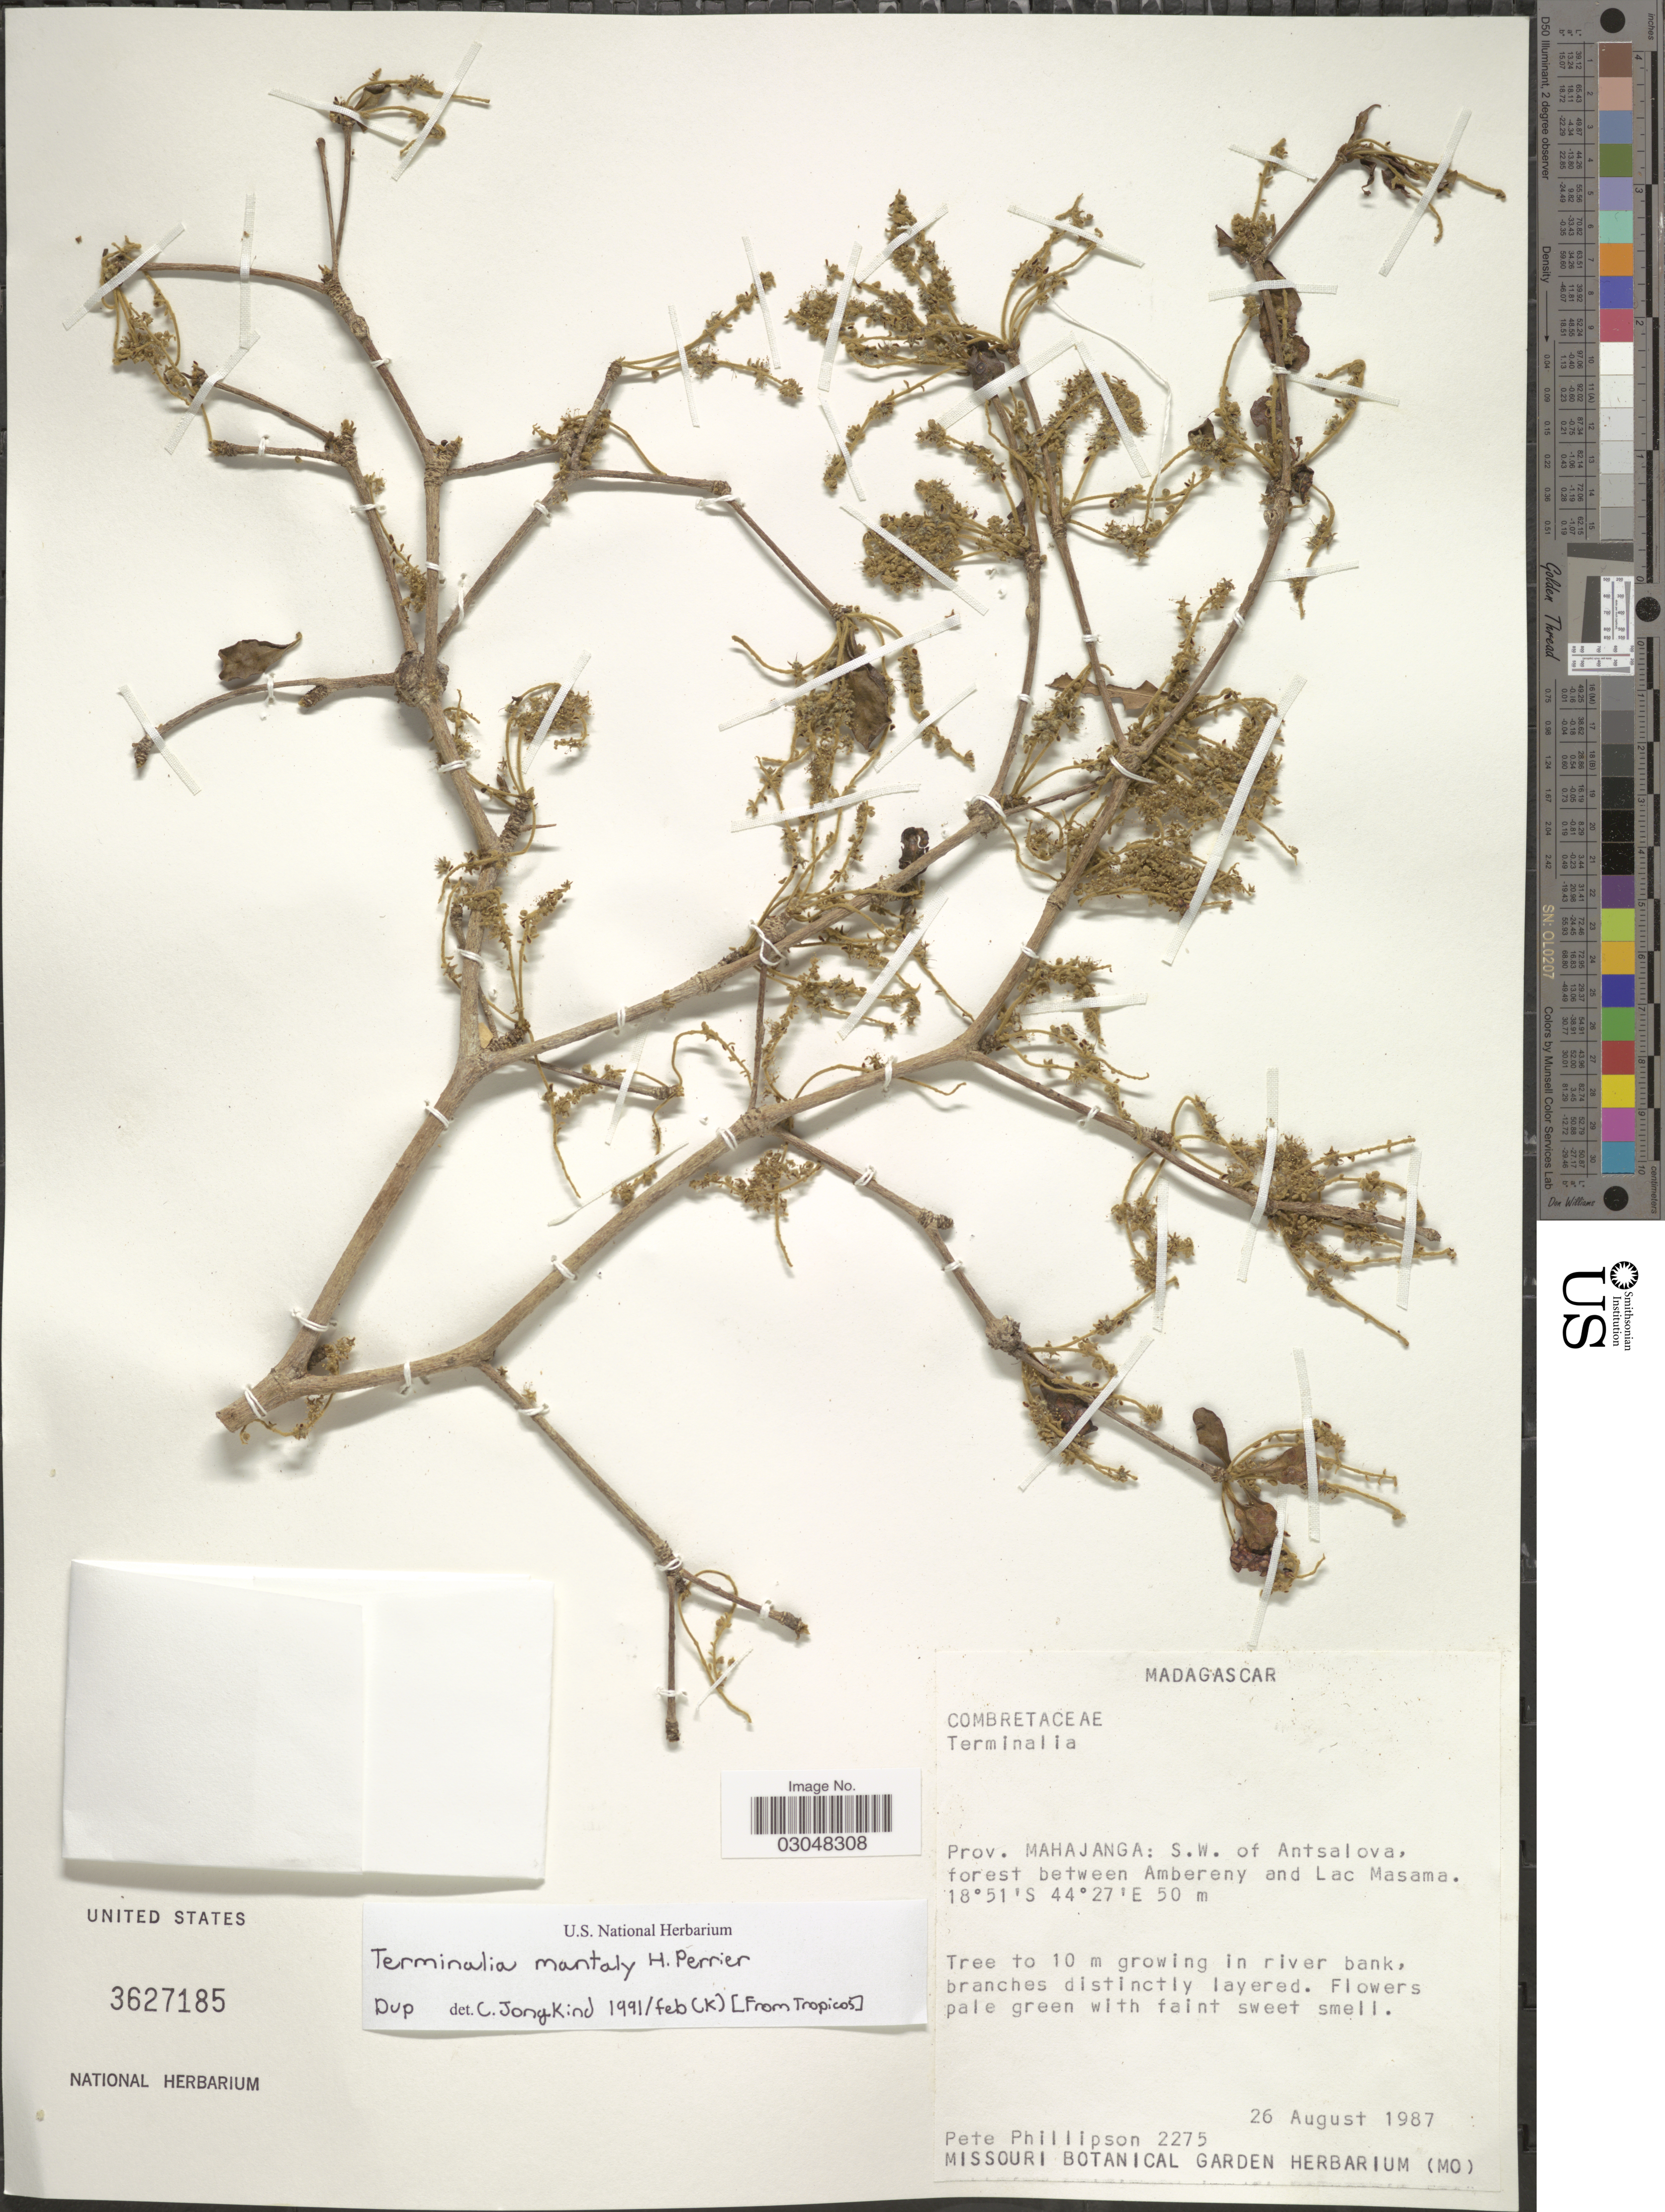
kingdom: Plantae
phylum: Tracheophyta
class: Magnoliopsida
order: Myrtales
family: Combretaceae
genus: Terminalia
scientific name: Terminalia mantaly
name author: H. Perrier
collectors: P. B. Phillipson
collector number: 2275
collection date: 1987-08-26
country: Madagascar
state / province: Melaky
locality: S.W. of Antsalova, forest between Ambereny and Lac Masama.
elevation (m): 50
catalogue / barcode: US 3627185